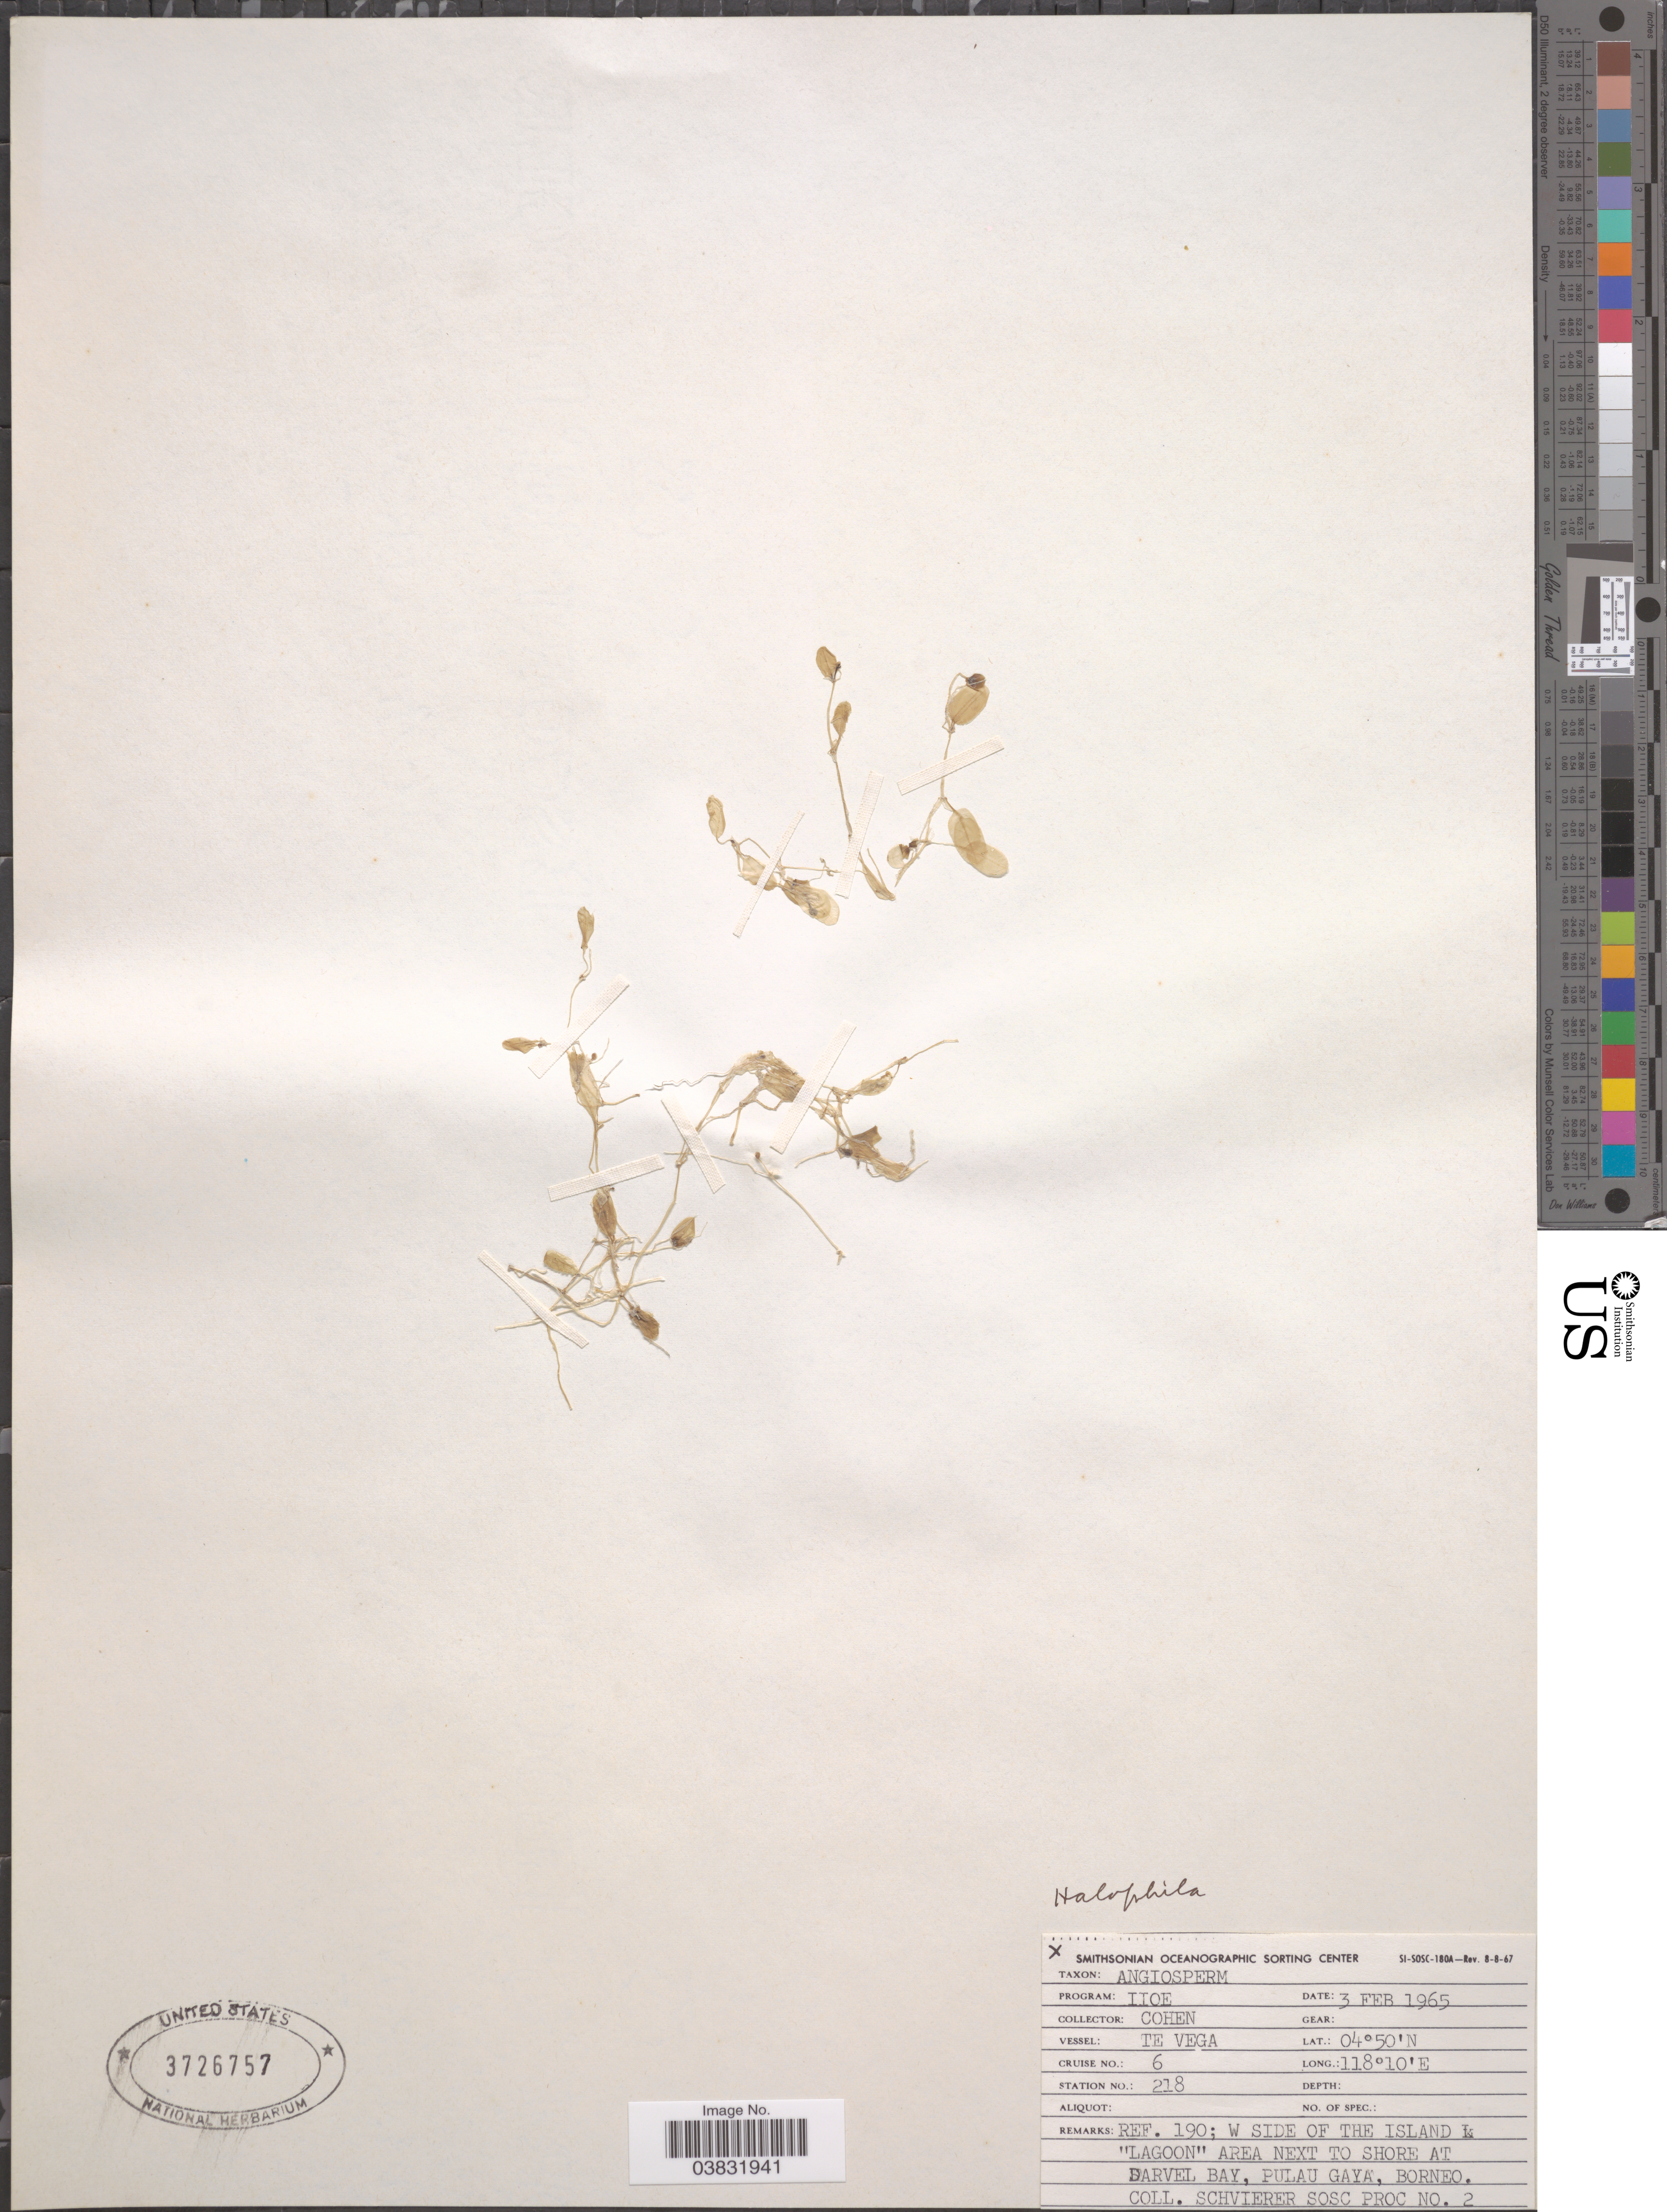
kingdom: Plantae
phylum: Tracheophyta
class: Liliopsida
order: Alismatales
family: Hydrocharitaceae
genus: Halophila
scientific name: Halophila sp.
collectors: Curator of the Herbarium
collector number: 2?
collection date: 1965-02-03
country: Malaysia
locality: Ref. 190; W side of the island. "Lagoon" area next to shore at Darvel Bay, Pulau Gaya, Borneo.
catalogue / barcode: US 3726757